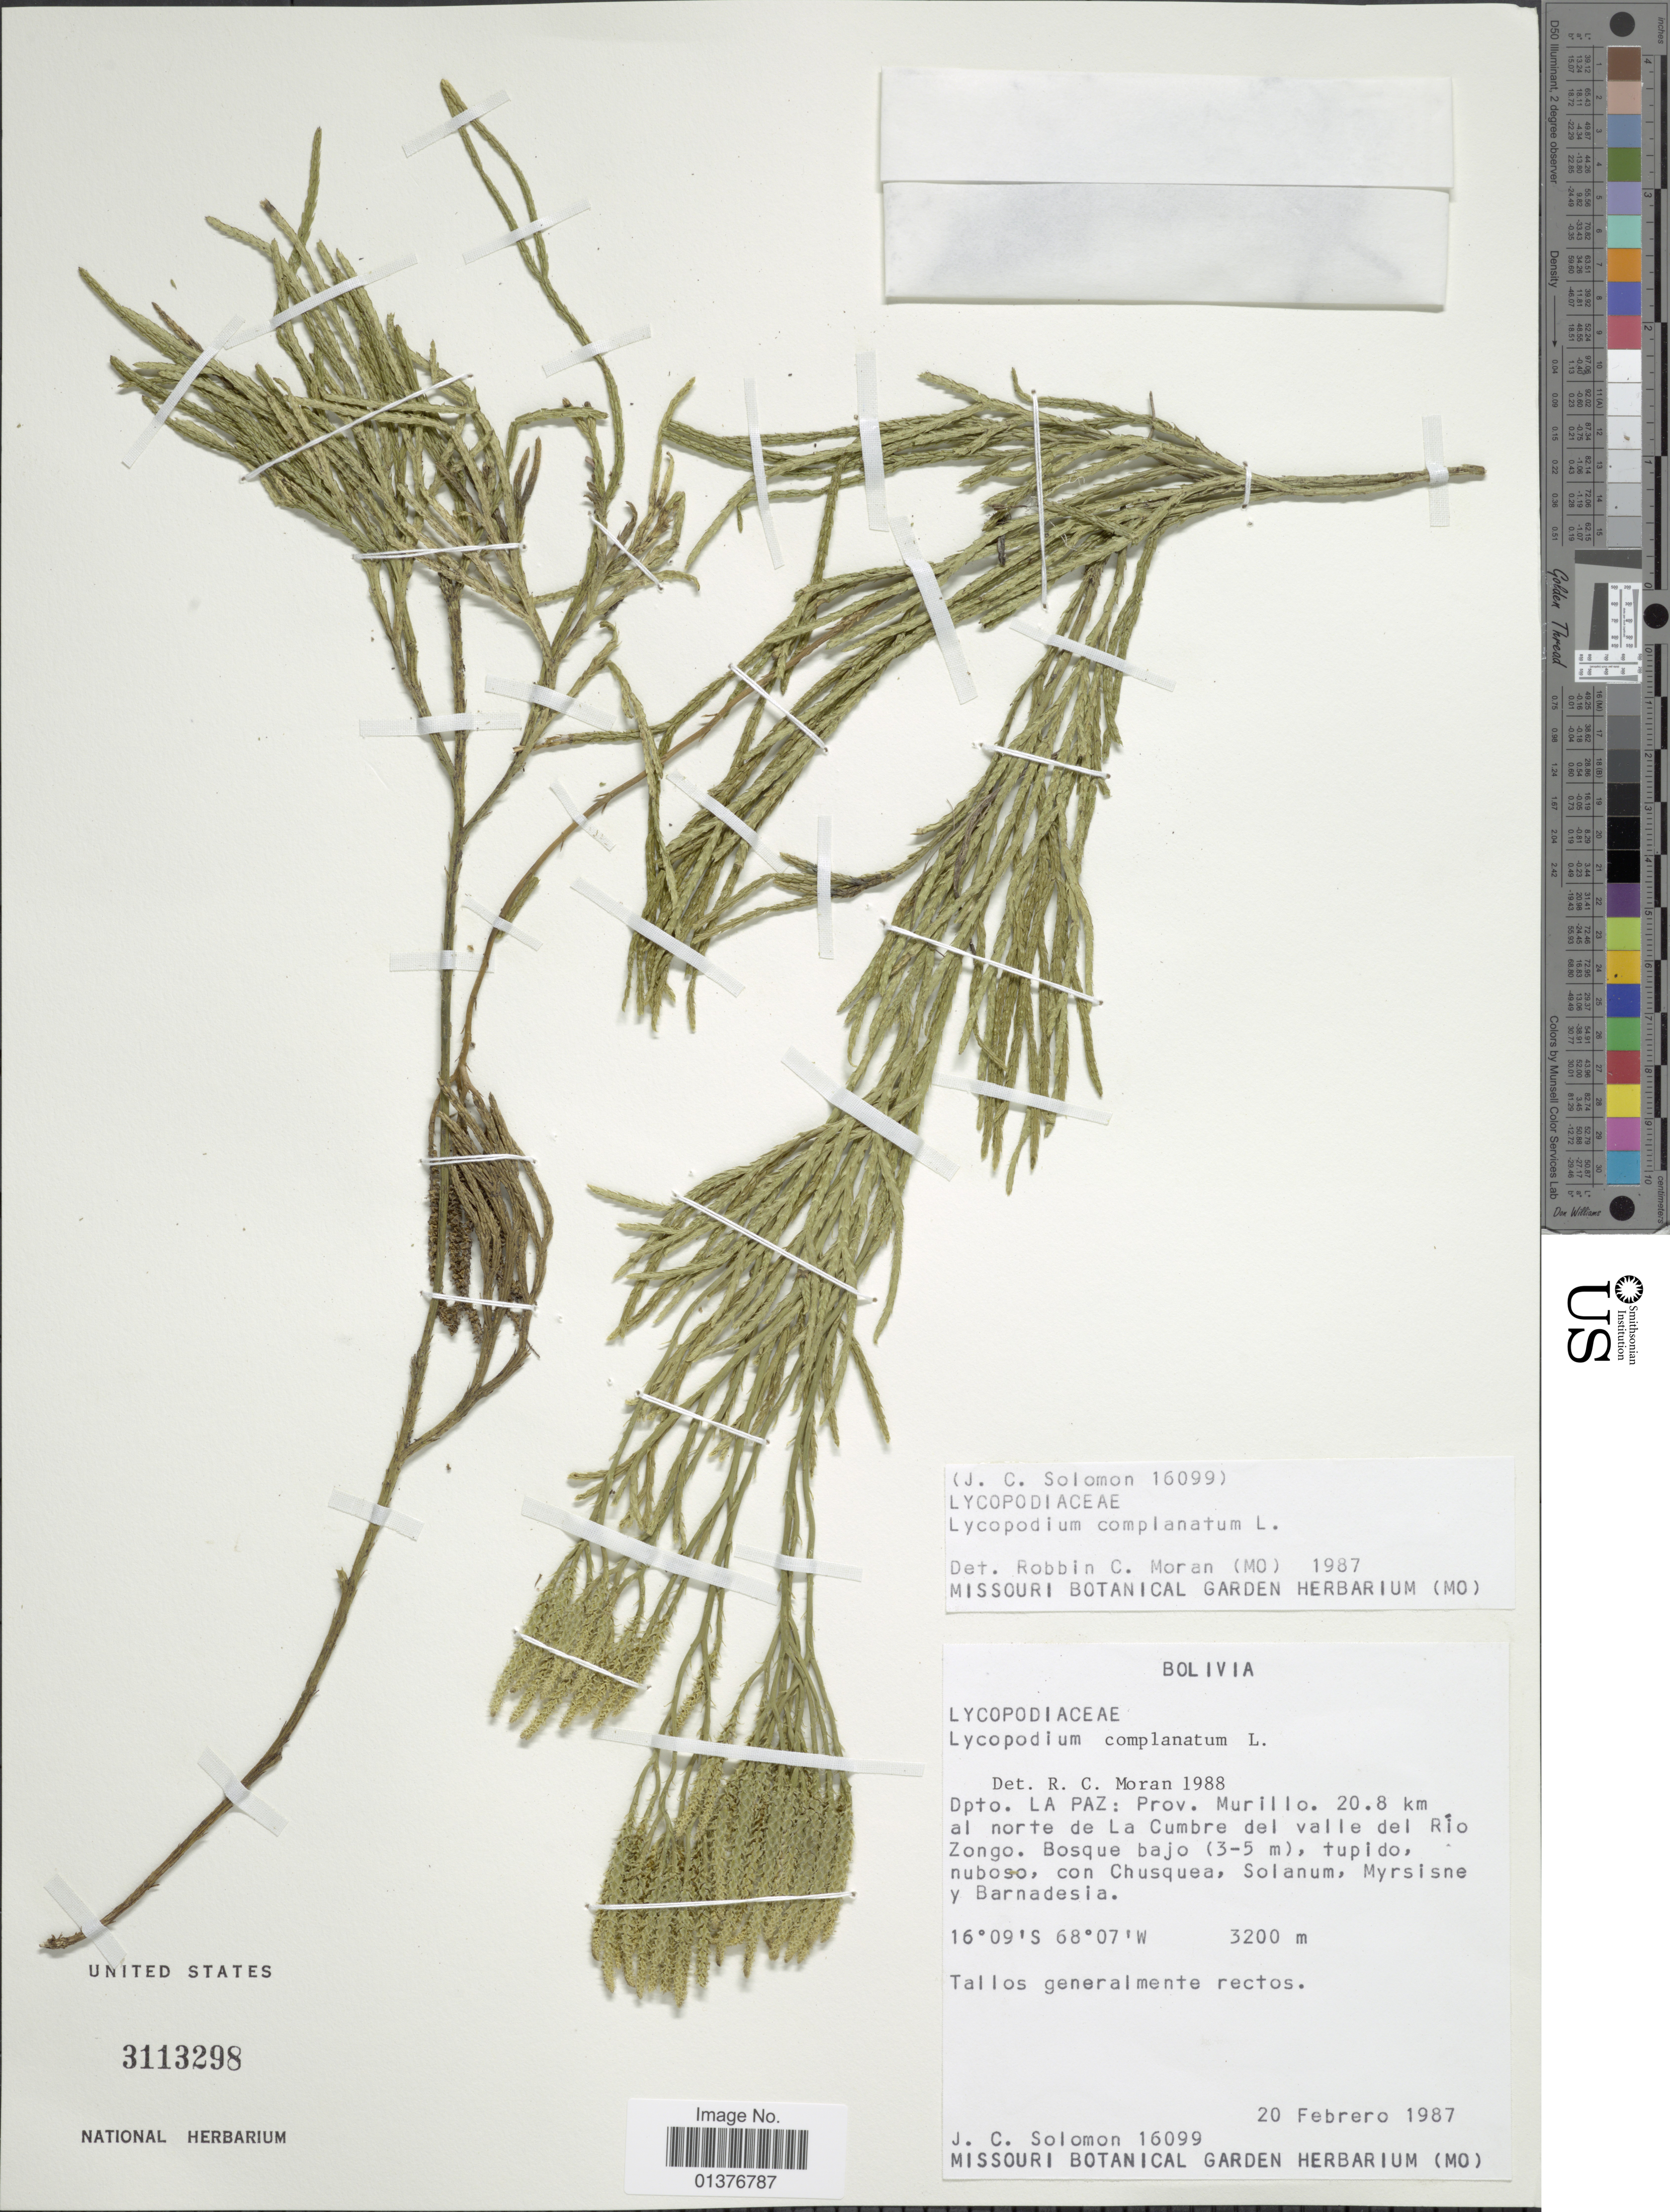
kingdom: Plantae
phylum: Tracheophyta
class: Lycopodiopsida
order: Lycopodiales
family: Lycopodiaceae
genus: Diphasiastrum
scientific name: Diphasiastrum thyoides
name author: (Humb. & Bonpl. ex Willd.) Holub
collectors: J. C. Solomon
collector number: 16099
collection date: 1987-02-20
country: Bolivia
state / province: La Paz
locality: Prov. Murillo. 28.8km al norte de La Cumbre del valle del Rio Zongo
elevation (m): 3200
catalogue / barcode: US 3113298